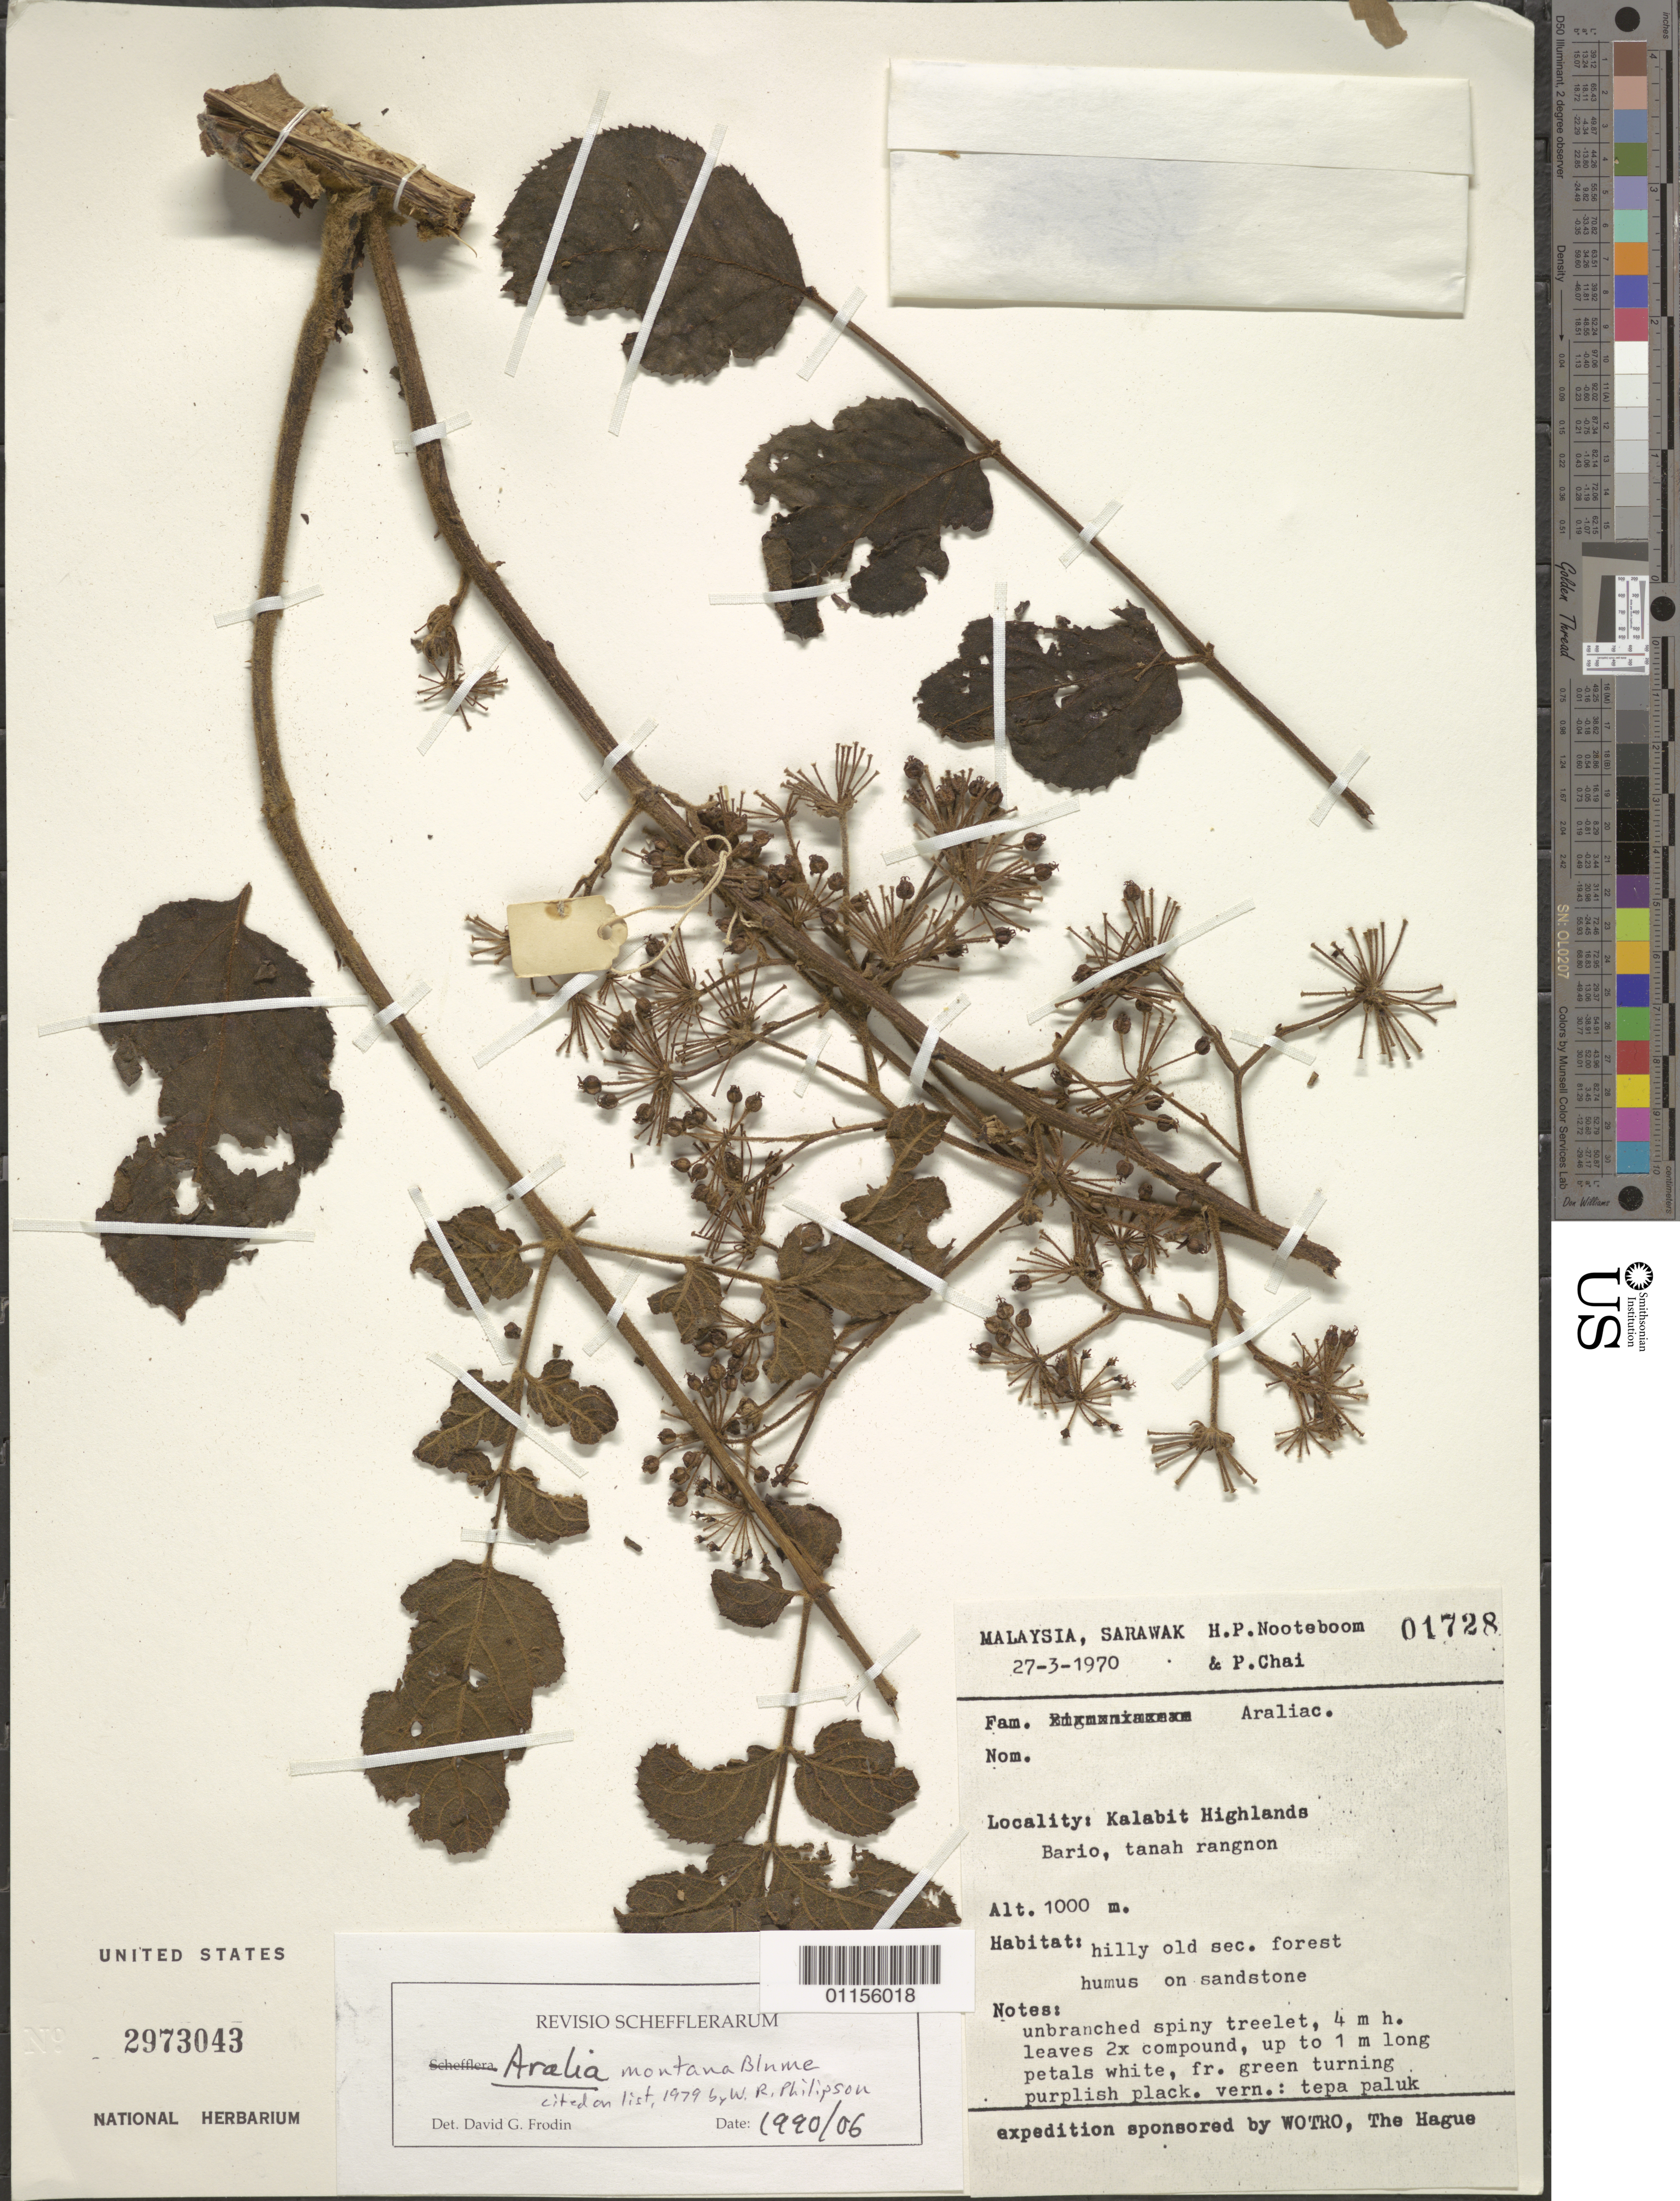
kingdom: Plantae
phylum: Tracheophyta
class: Magnoliopsida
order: Apiales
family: Araliaceae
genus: Aralia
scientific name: Aralia montana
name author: Blume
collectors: H. P. Nooteboom & P. Chai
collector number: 01728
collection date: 1970-03-27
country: Malaysia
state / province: Sarawak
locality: Kalabit Highlands.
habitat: Hilly old secondary forest, humus, on sandstone.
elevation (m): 1000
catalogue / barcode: US 2973043